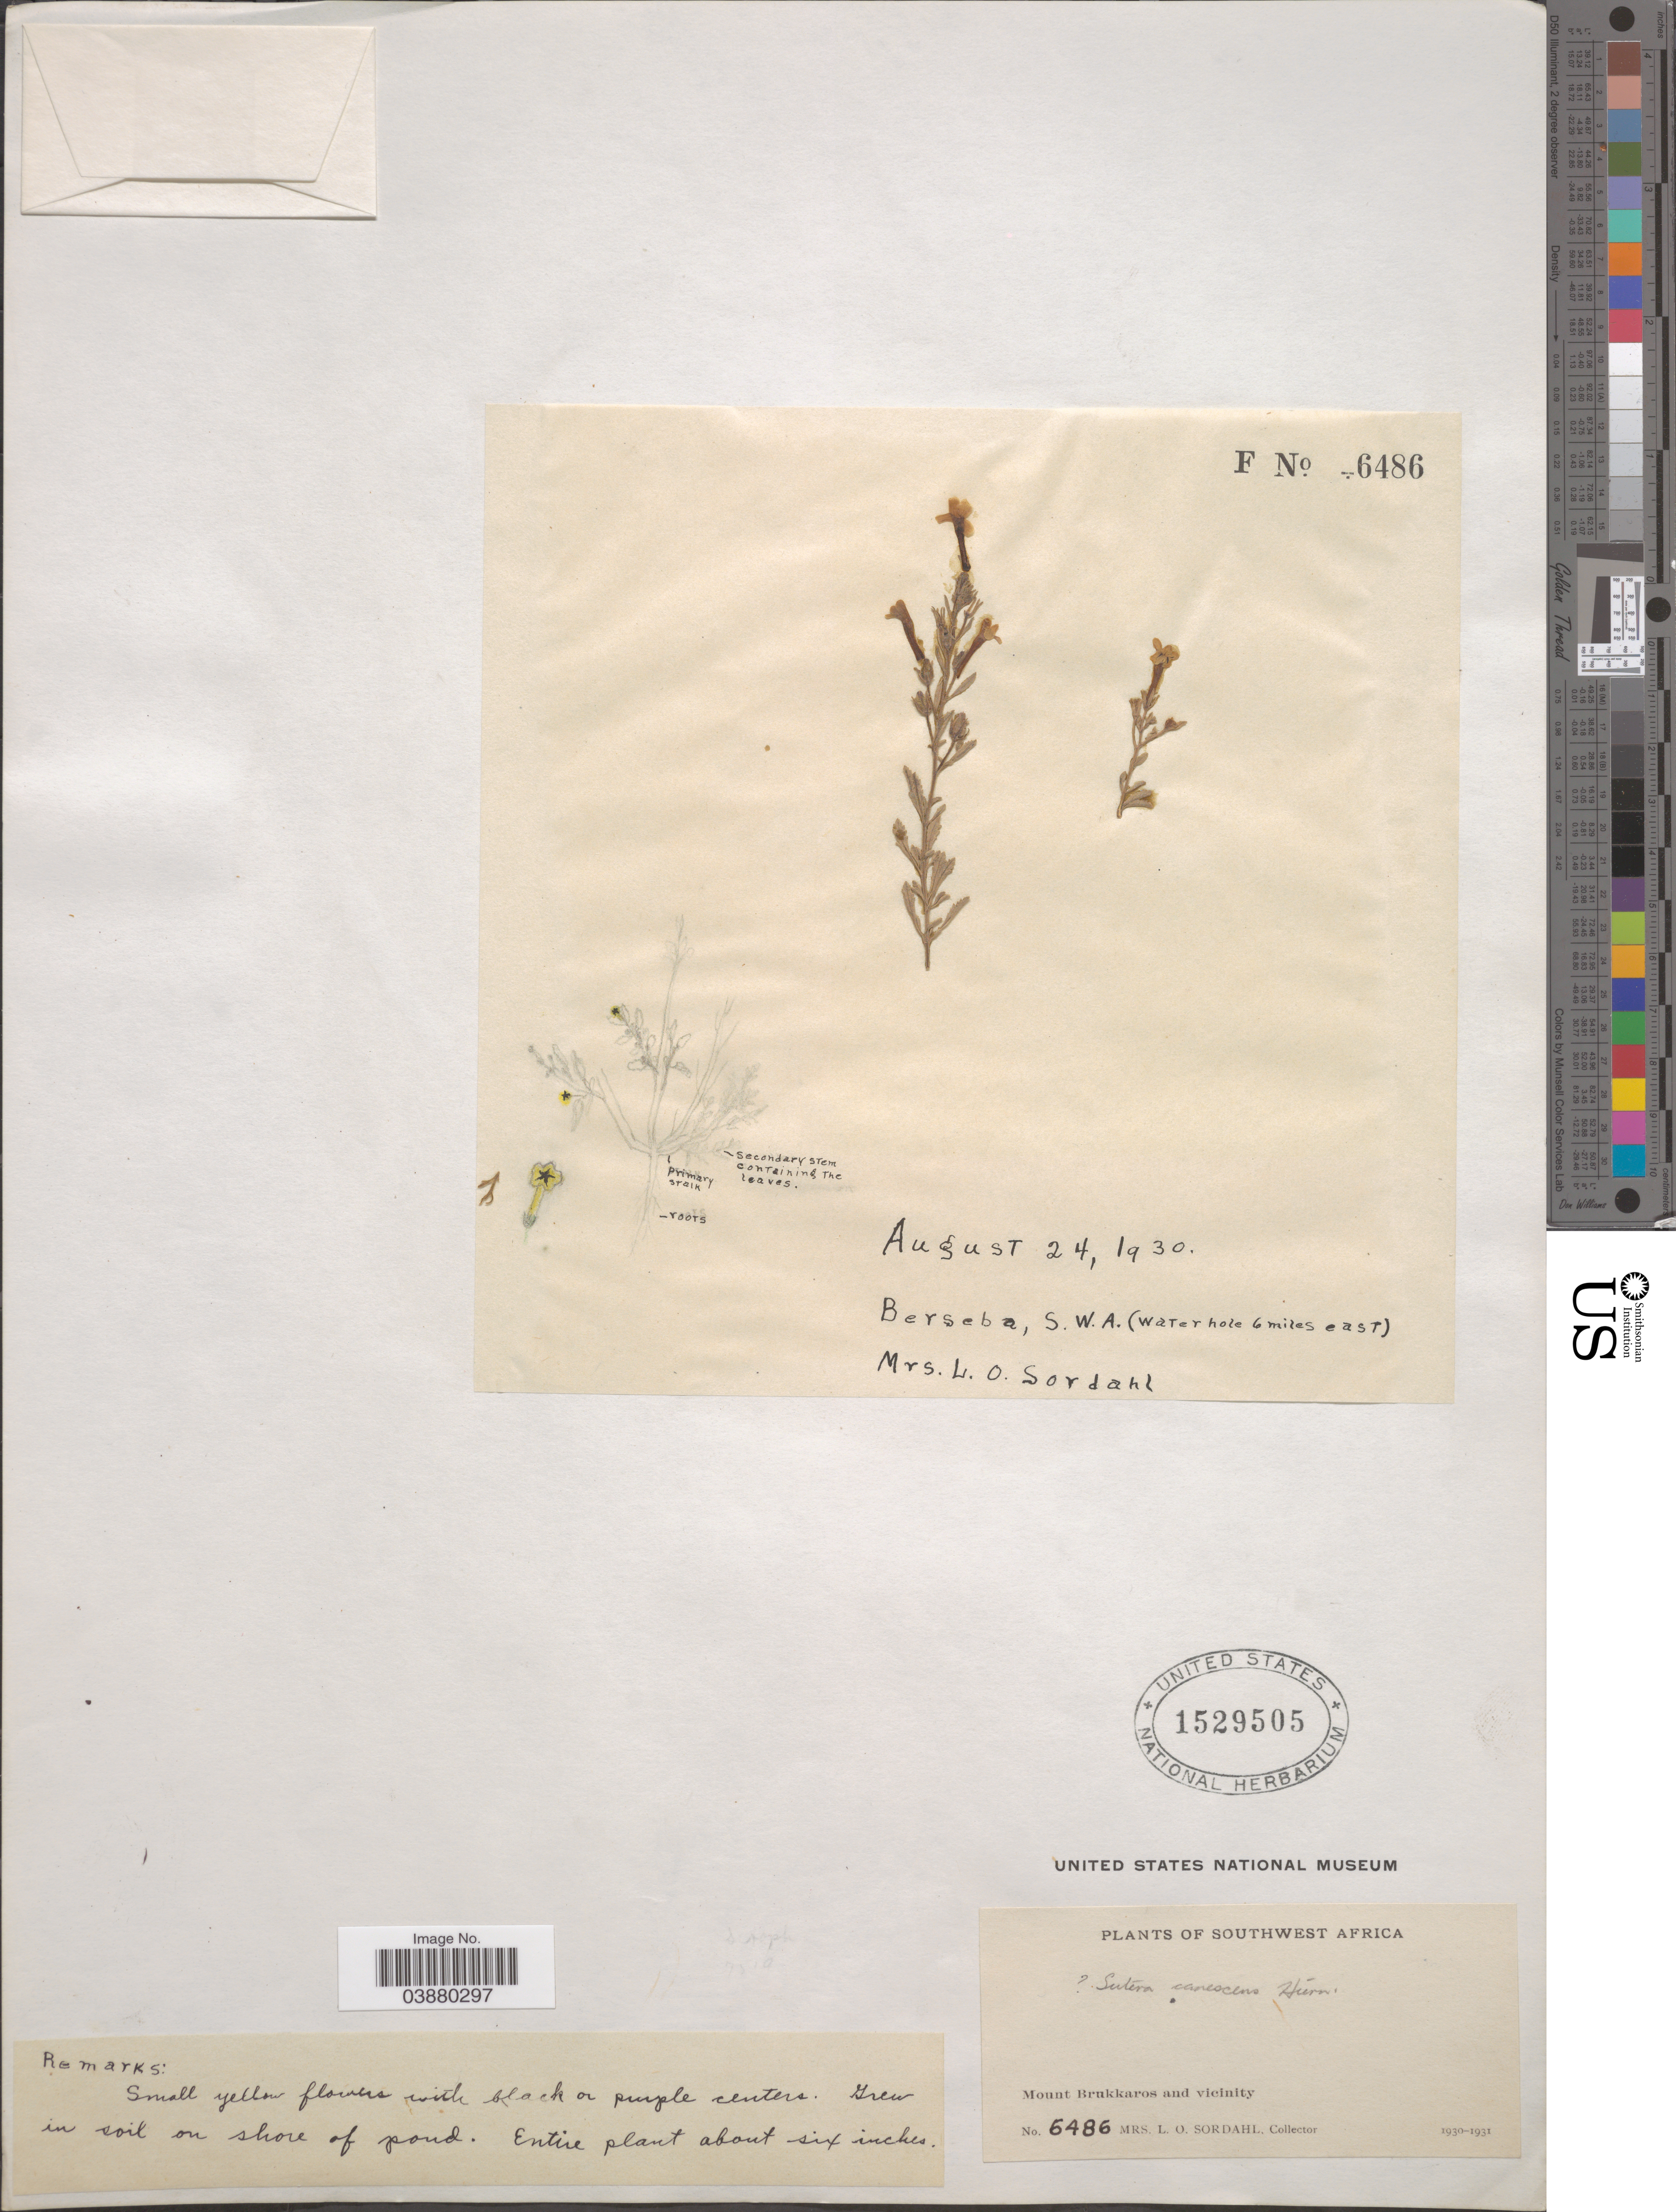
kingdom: Plantae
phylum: Tracheophyta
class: Magnoliopsida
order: Lamiales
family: Scrophulariaceae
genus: Jamesbrittenia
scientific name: Jamesbrittenia canescens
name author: (Benth.) Hilliard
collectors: L. Sordahl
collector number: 6486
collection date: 1930-08-24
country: Namibia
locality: Berseba, Southwest Africa (waterhole 6 miles east). Mount Brukkaros and vicinity.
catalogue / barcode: US 1529505